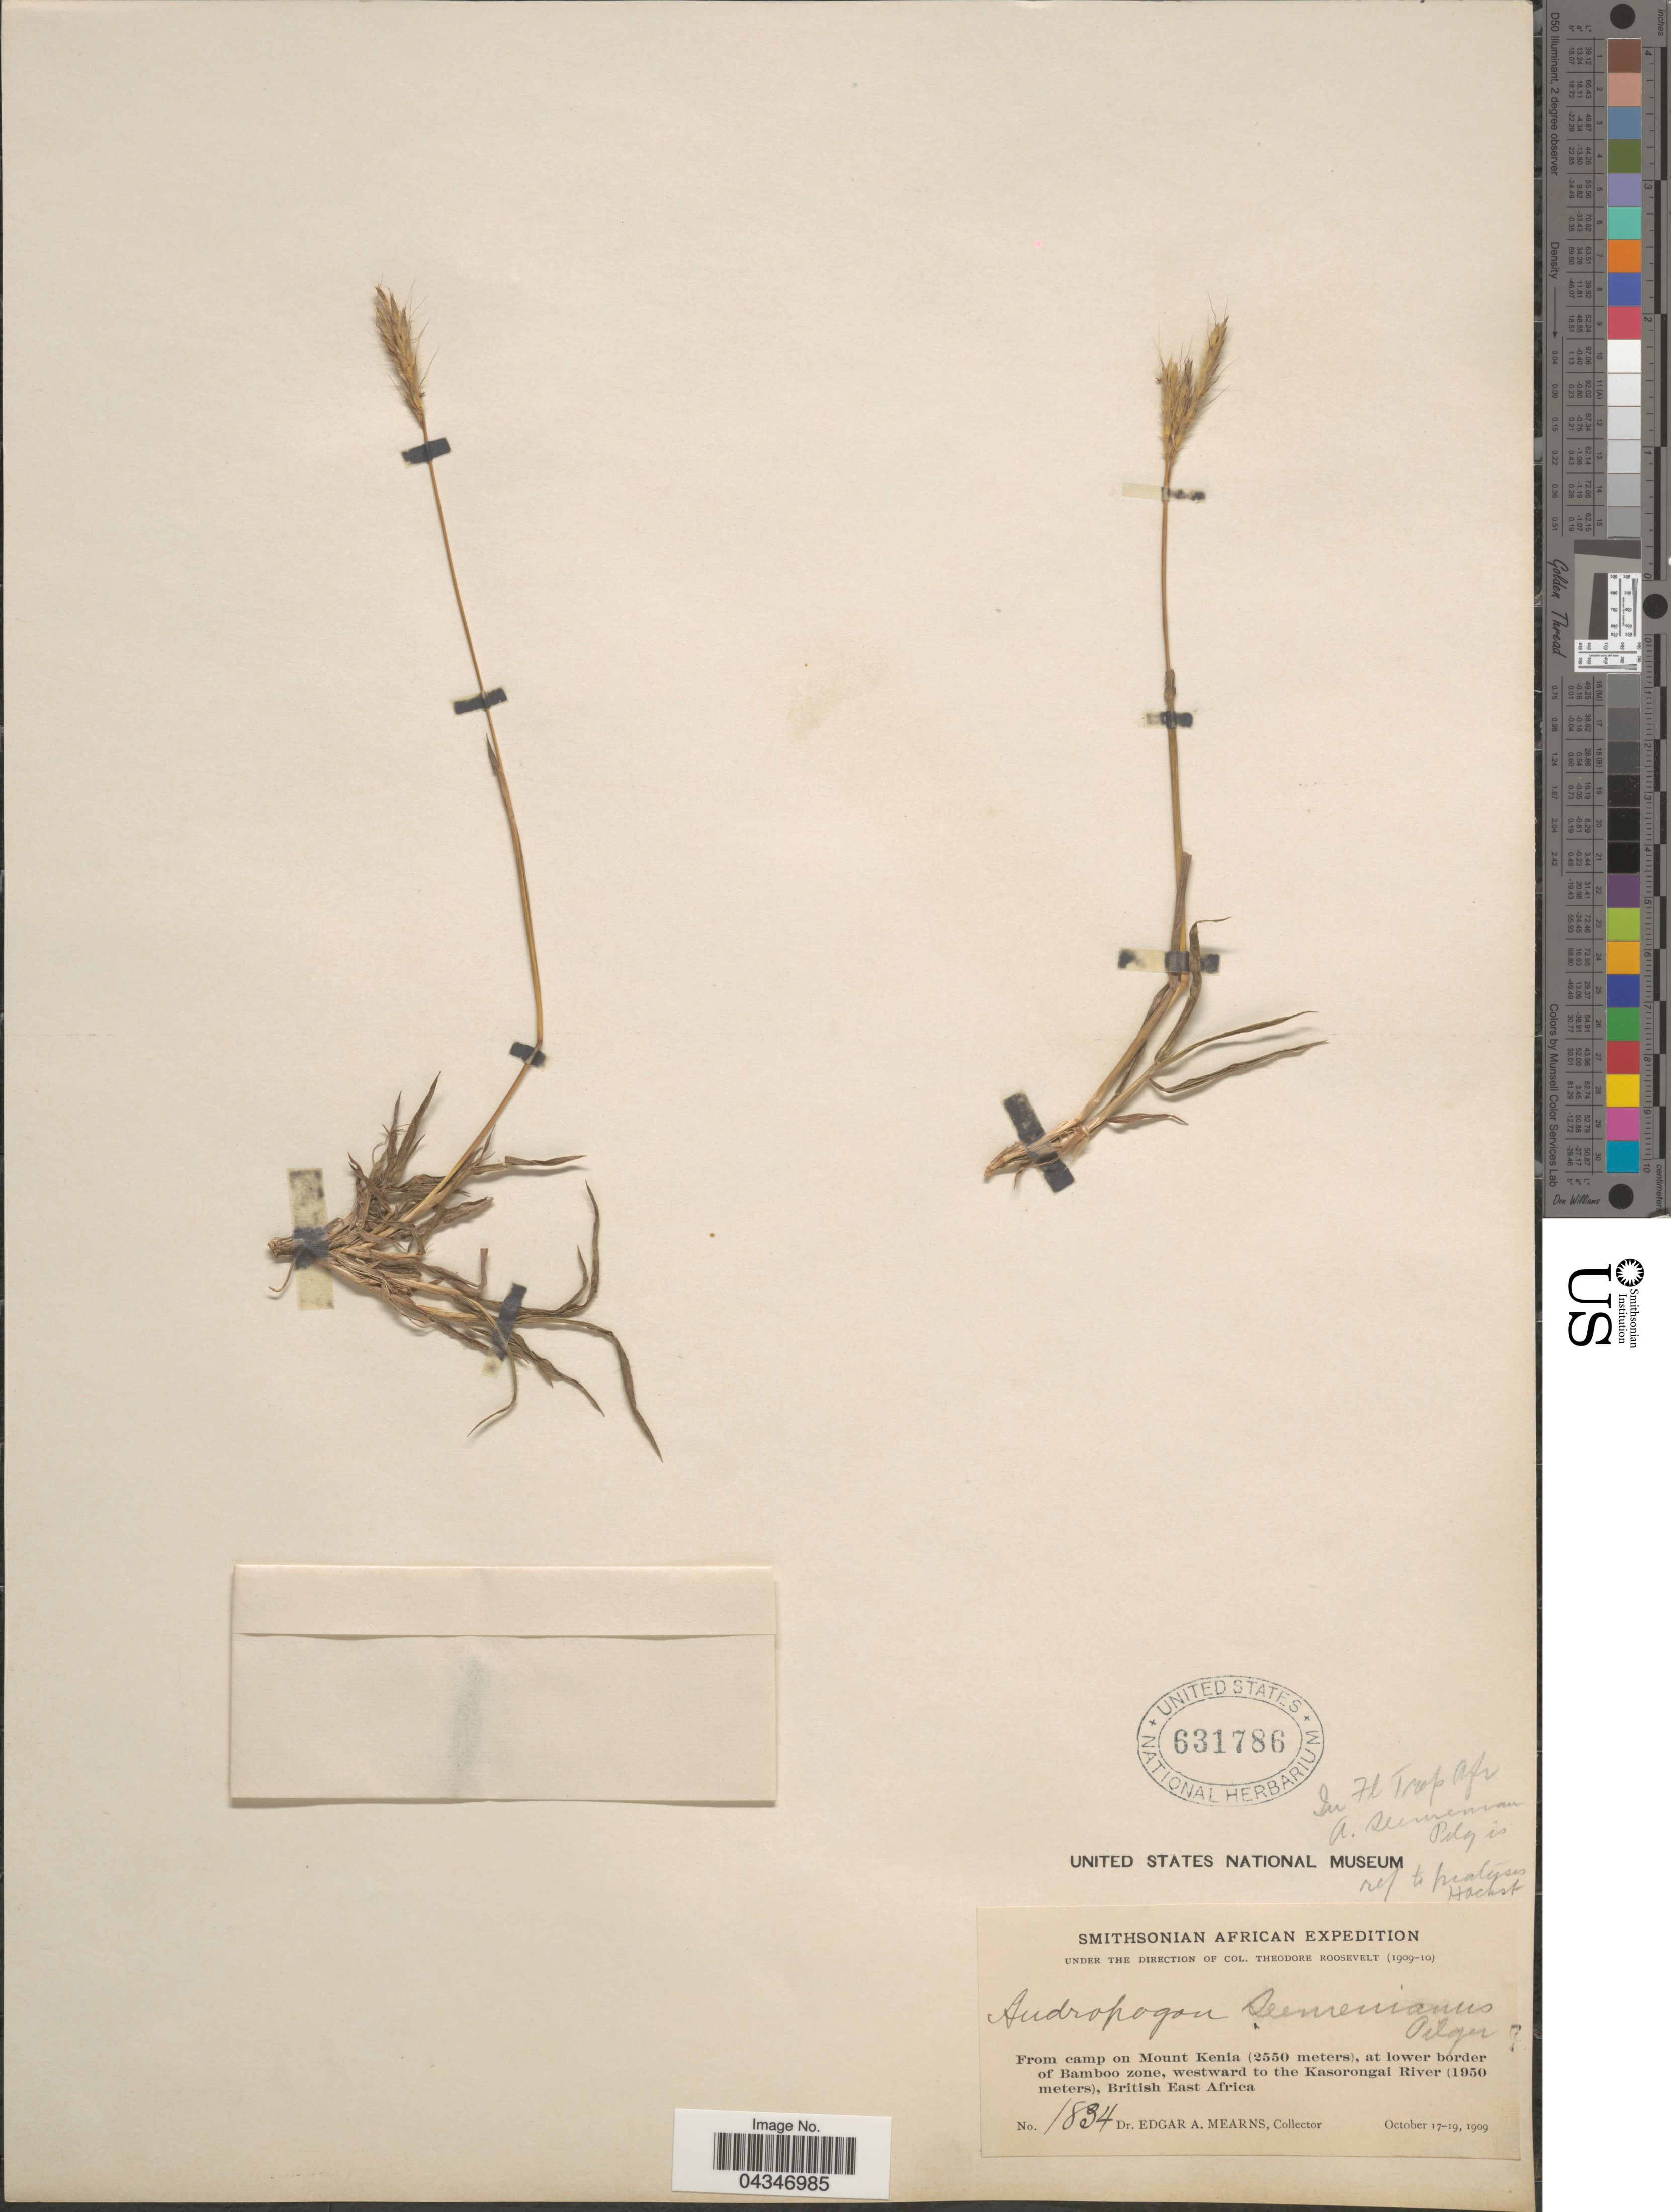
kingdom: Plantae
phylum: Tracheophyta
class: Liliopsida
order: Poales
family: Poaceae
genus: Andropogon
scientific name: Andropogon amethystinus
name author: Steud.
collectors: E. A. Mearns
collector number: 1834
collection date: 1909-10-17/1909-10-19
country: Kenya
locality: Smithsonian African Expedition. From camp on Mount Kenia, at lower border of Bamboo zone, westward to the Kasorongai River, British East Africa.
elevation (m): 1950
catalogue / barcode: US 631786